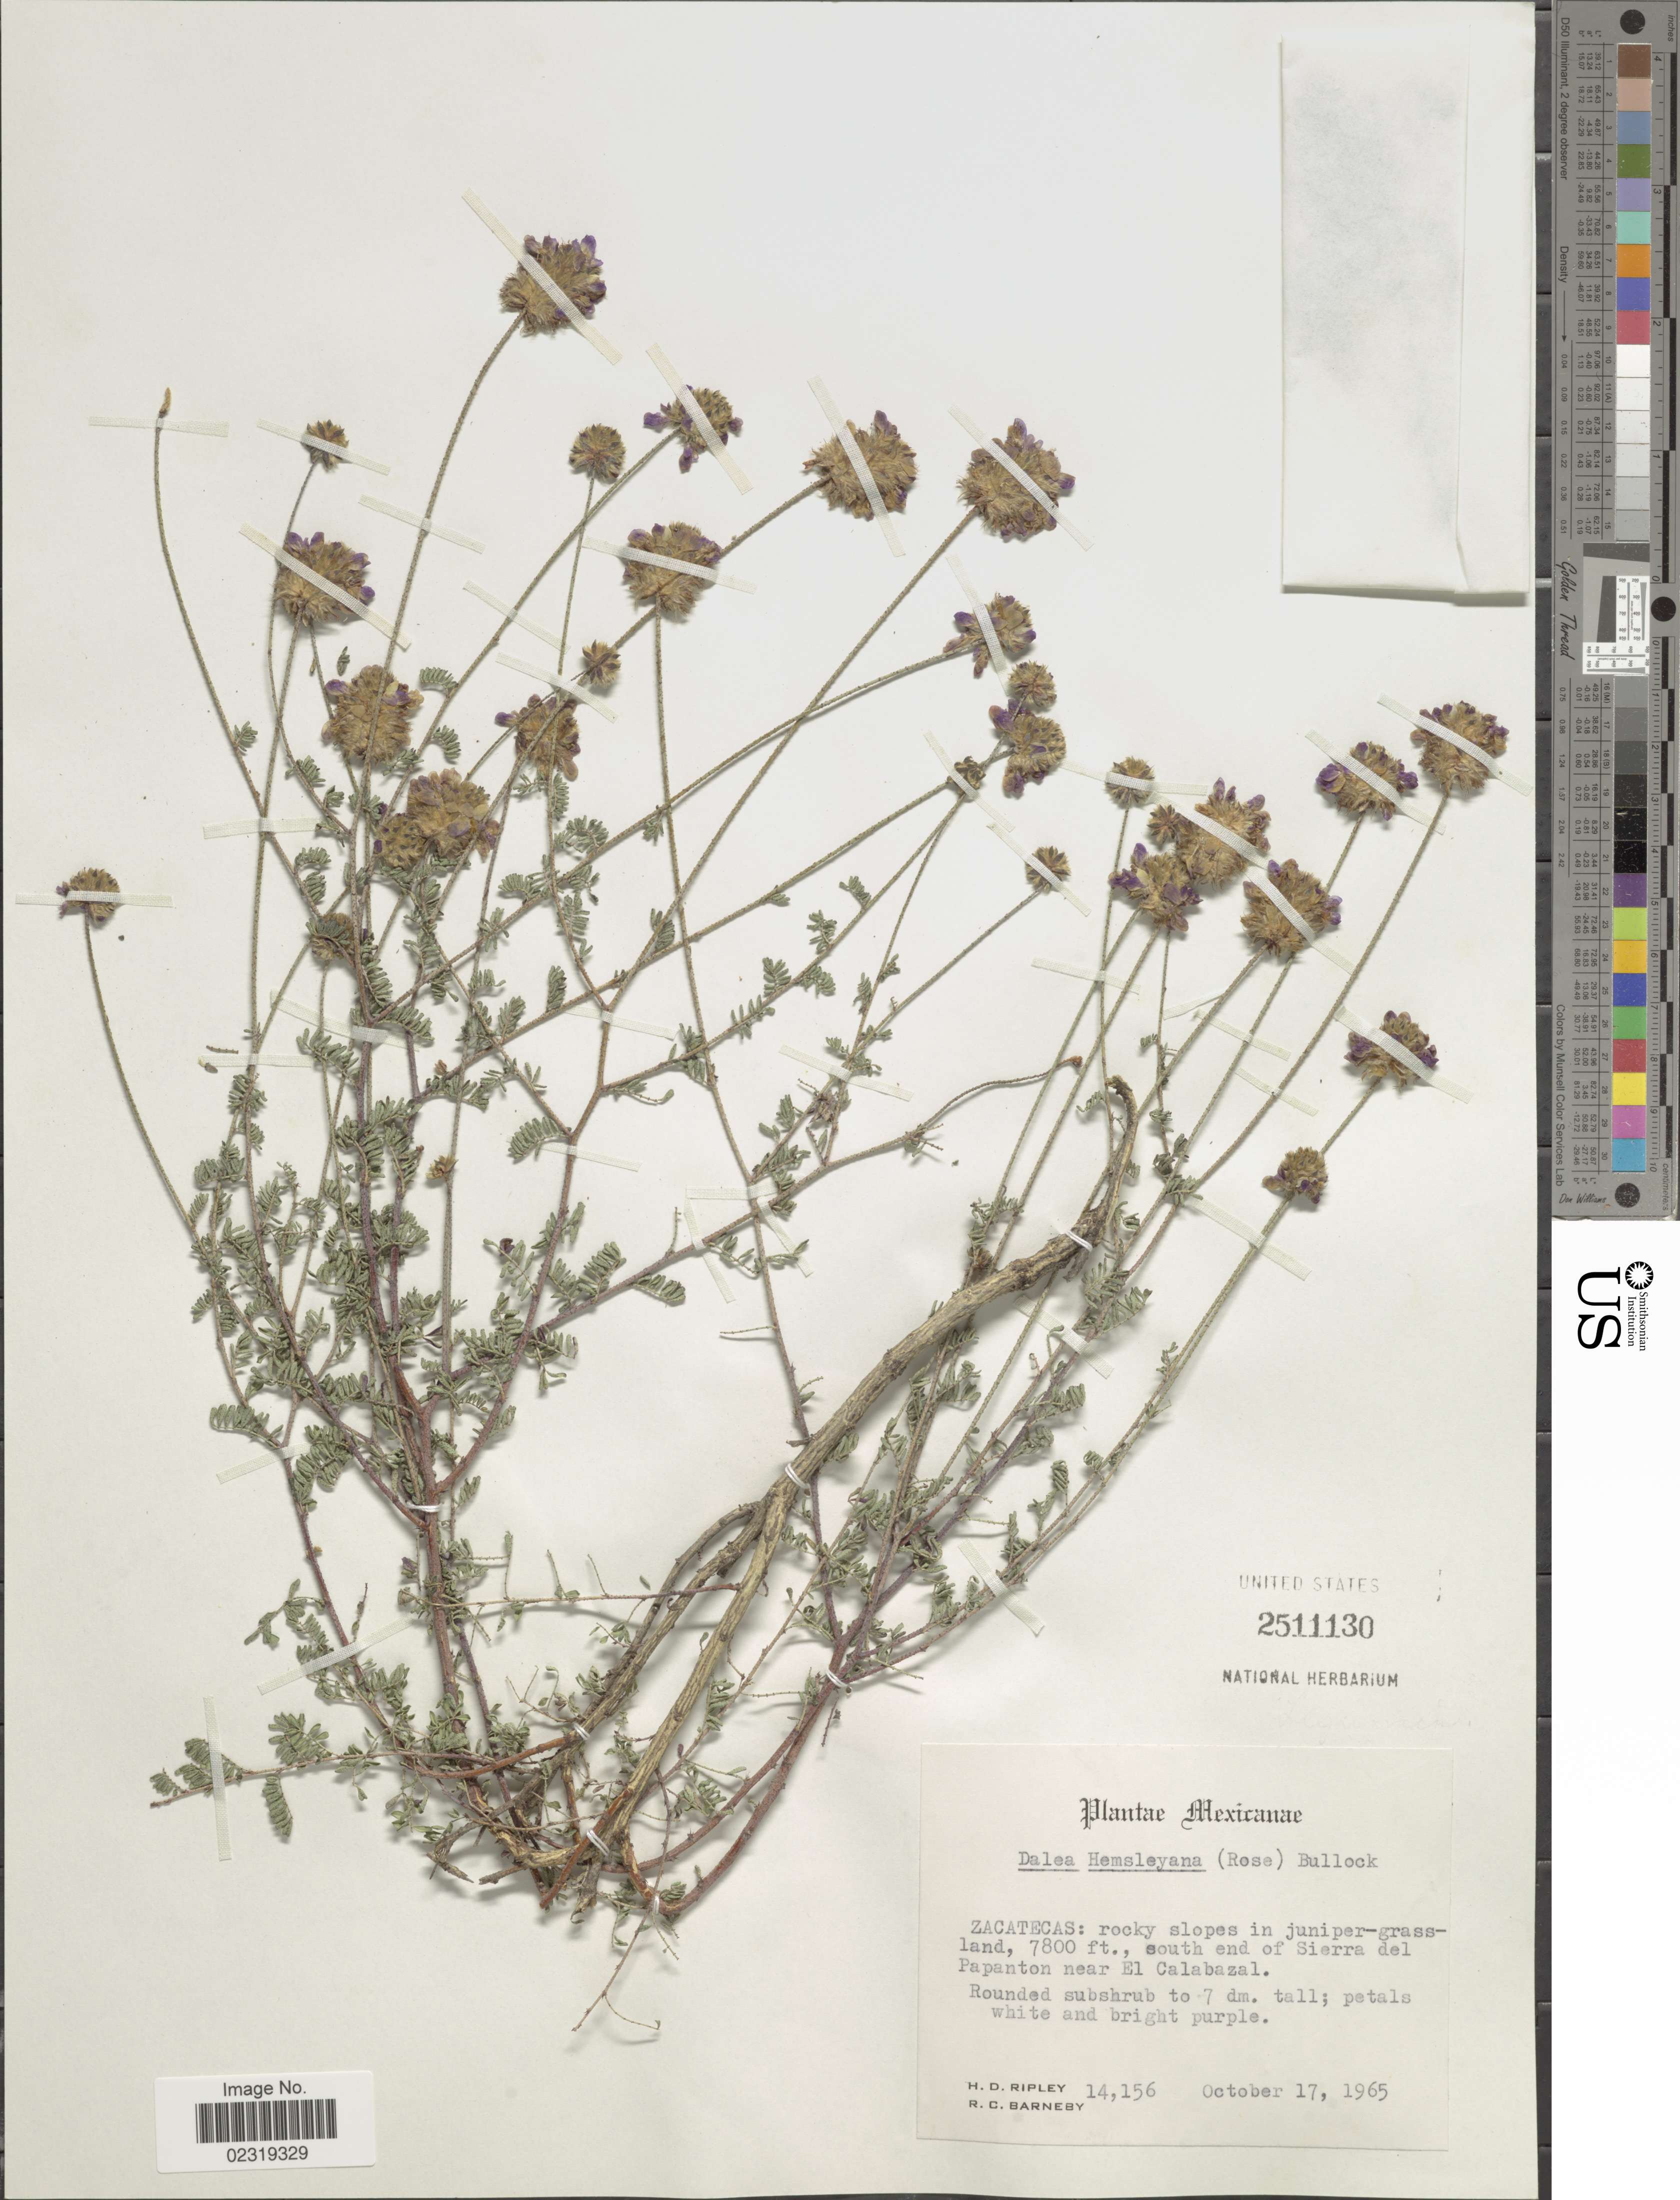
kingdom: Plantae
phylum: Tracheophyta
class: Magnoliopsida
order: Fabales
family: Fabaceae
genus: Dalea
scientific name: Dalea hemsleyana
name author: (M. Rose) Bullock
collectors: H. Ripley & R. C. Barneby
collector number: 14156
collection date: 1965-10-17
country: Mexico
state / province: Zacatecas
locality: South end of Sierra del Papanton near El Calabazal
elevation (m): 2377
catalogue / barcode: US 2511130